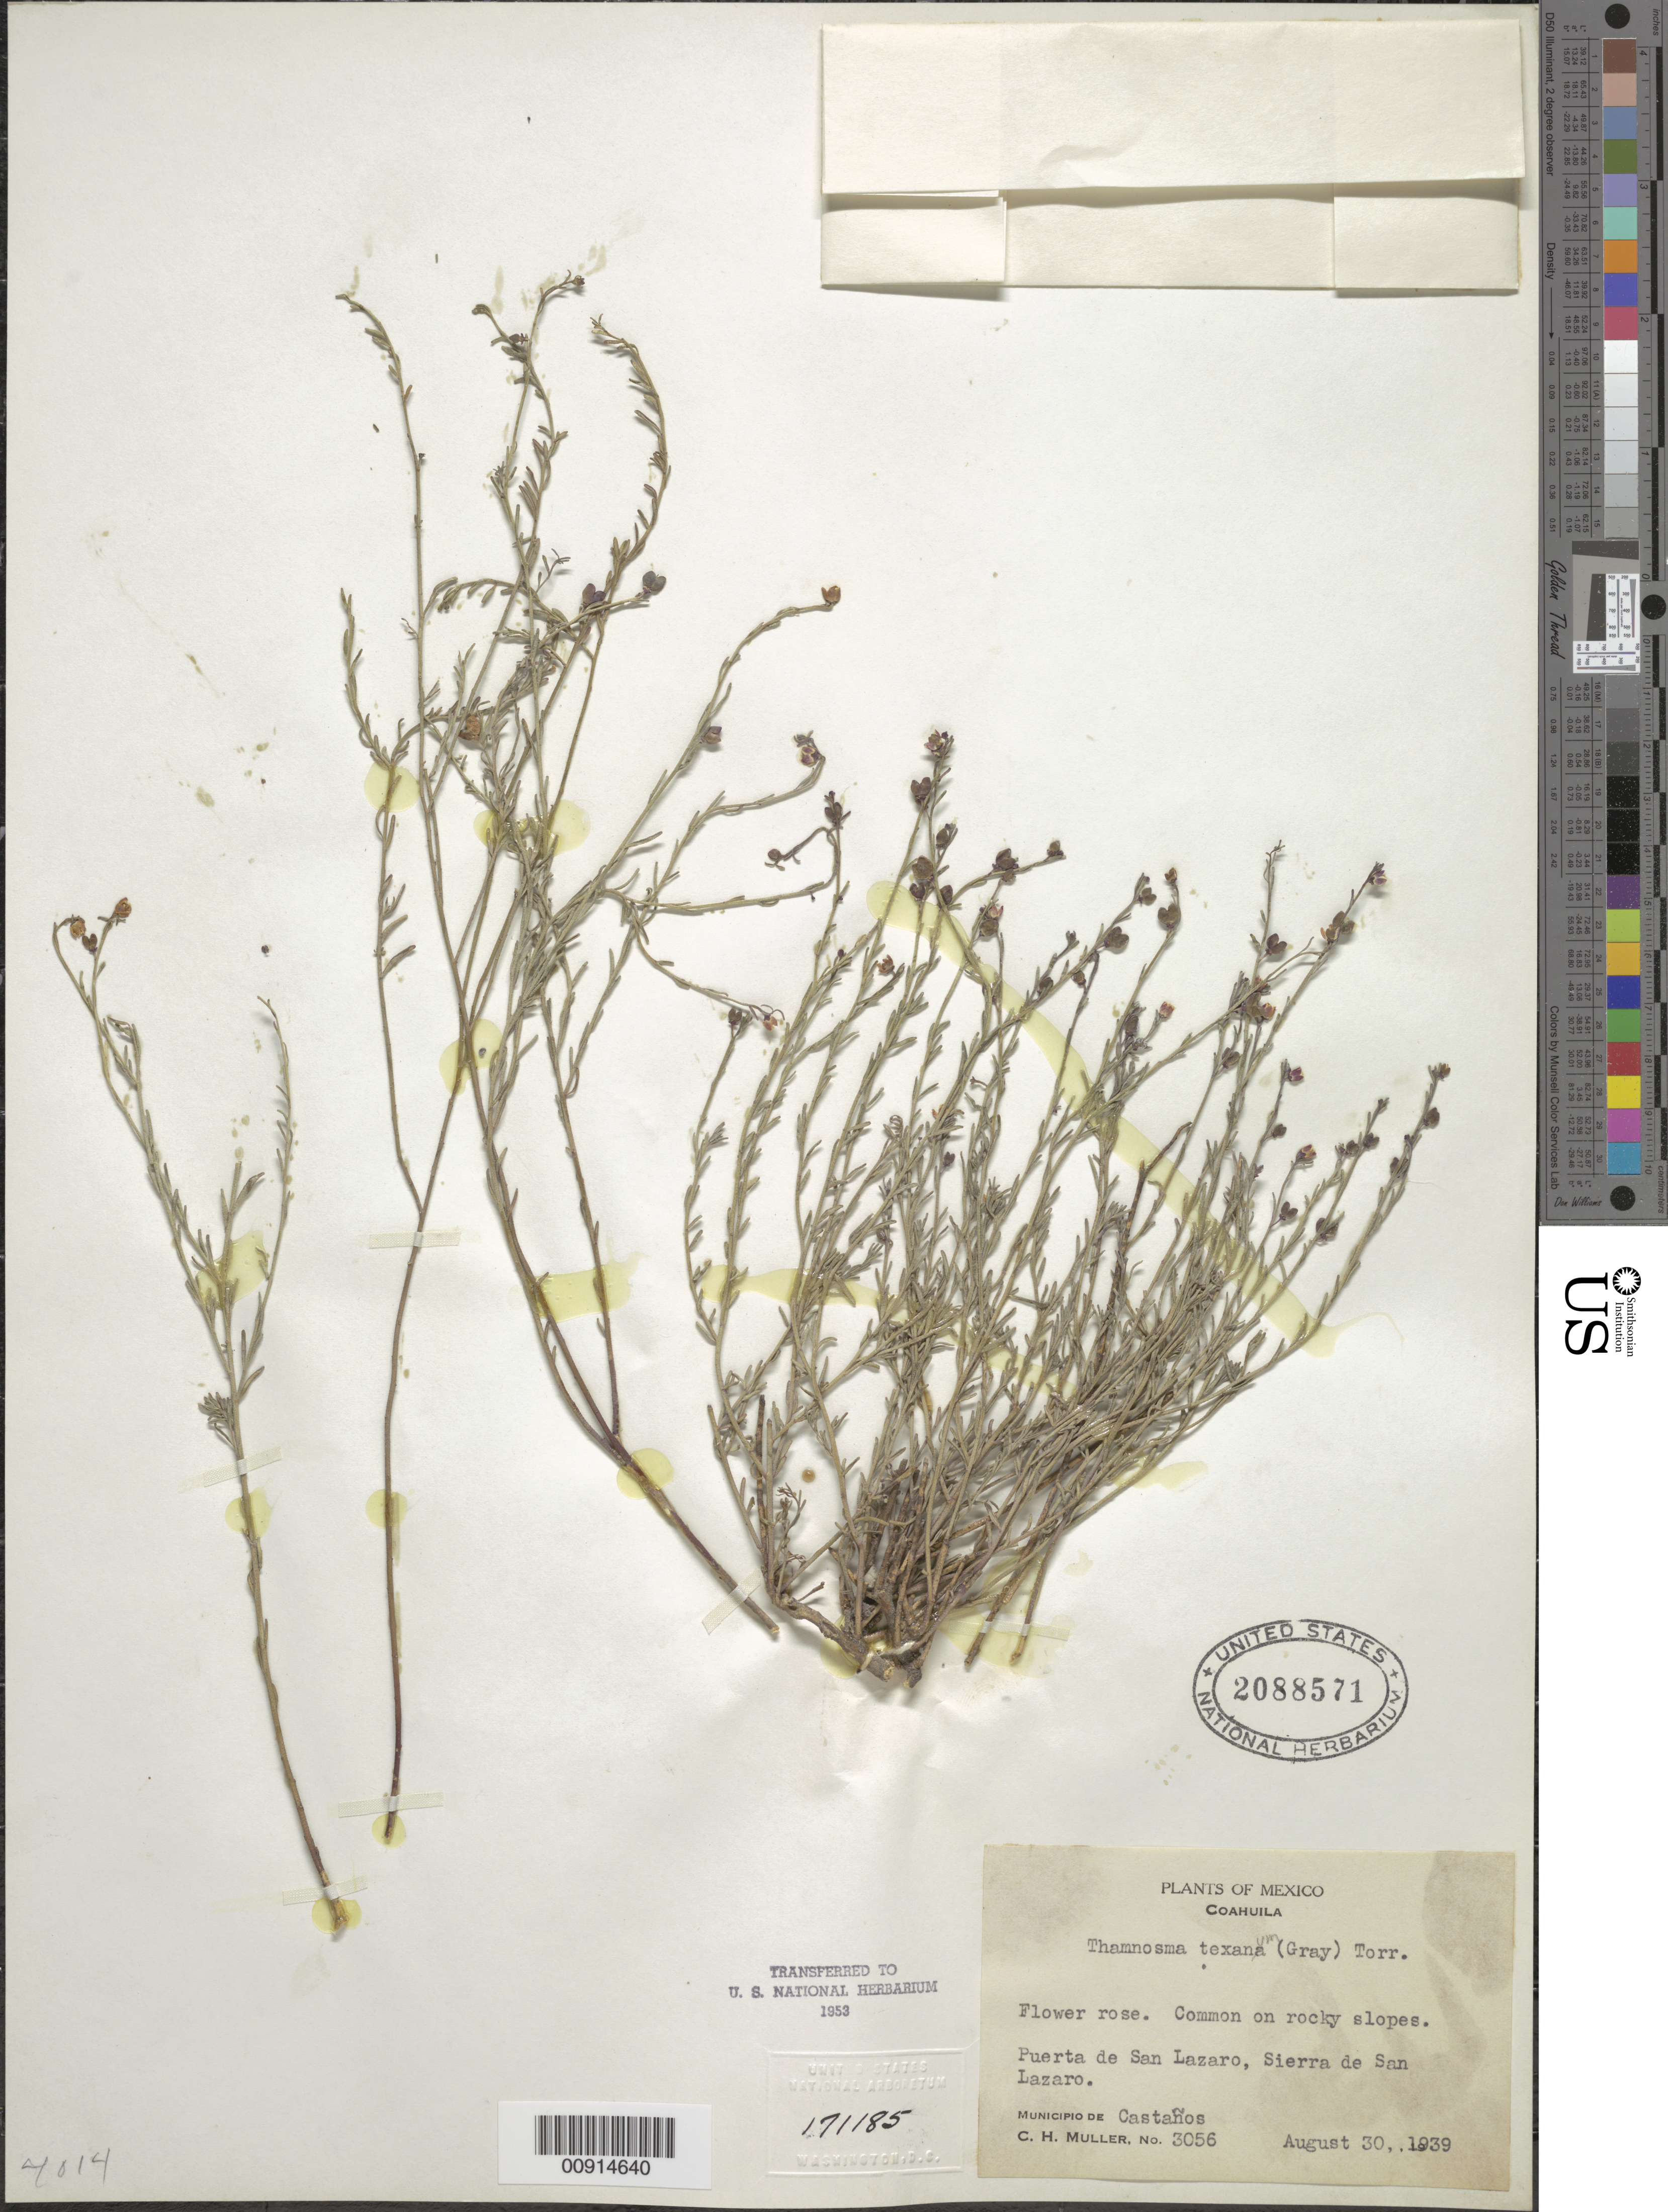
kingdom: Plantae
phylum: Tracheophyta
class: Magnoliopsida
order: Sapindales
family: Rutaceae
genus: Thamnosma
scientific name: Thamnosma texana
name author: (A. Gray) Torr.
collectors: C. H. Muller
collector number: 3056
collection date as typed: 30 Aug 1939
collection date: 1939-08-30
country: Mexico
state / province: Coahuila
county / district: Castaños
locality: Puerta de San Lazaro, Sierra de San Lazaro, Municipio de Castaños, Coahuila.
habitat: Common on rocky slopes.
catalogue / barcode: US 2088571